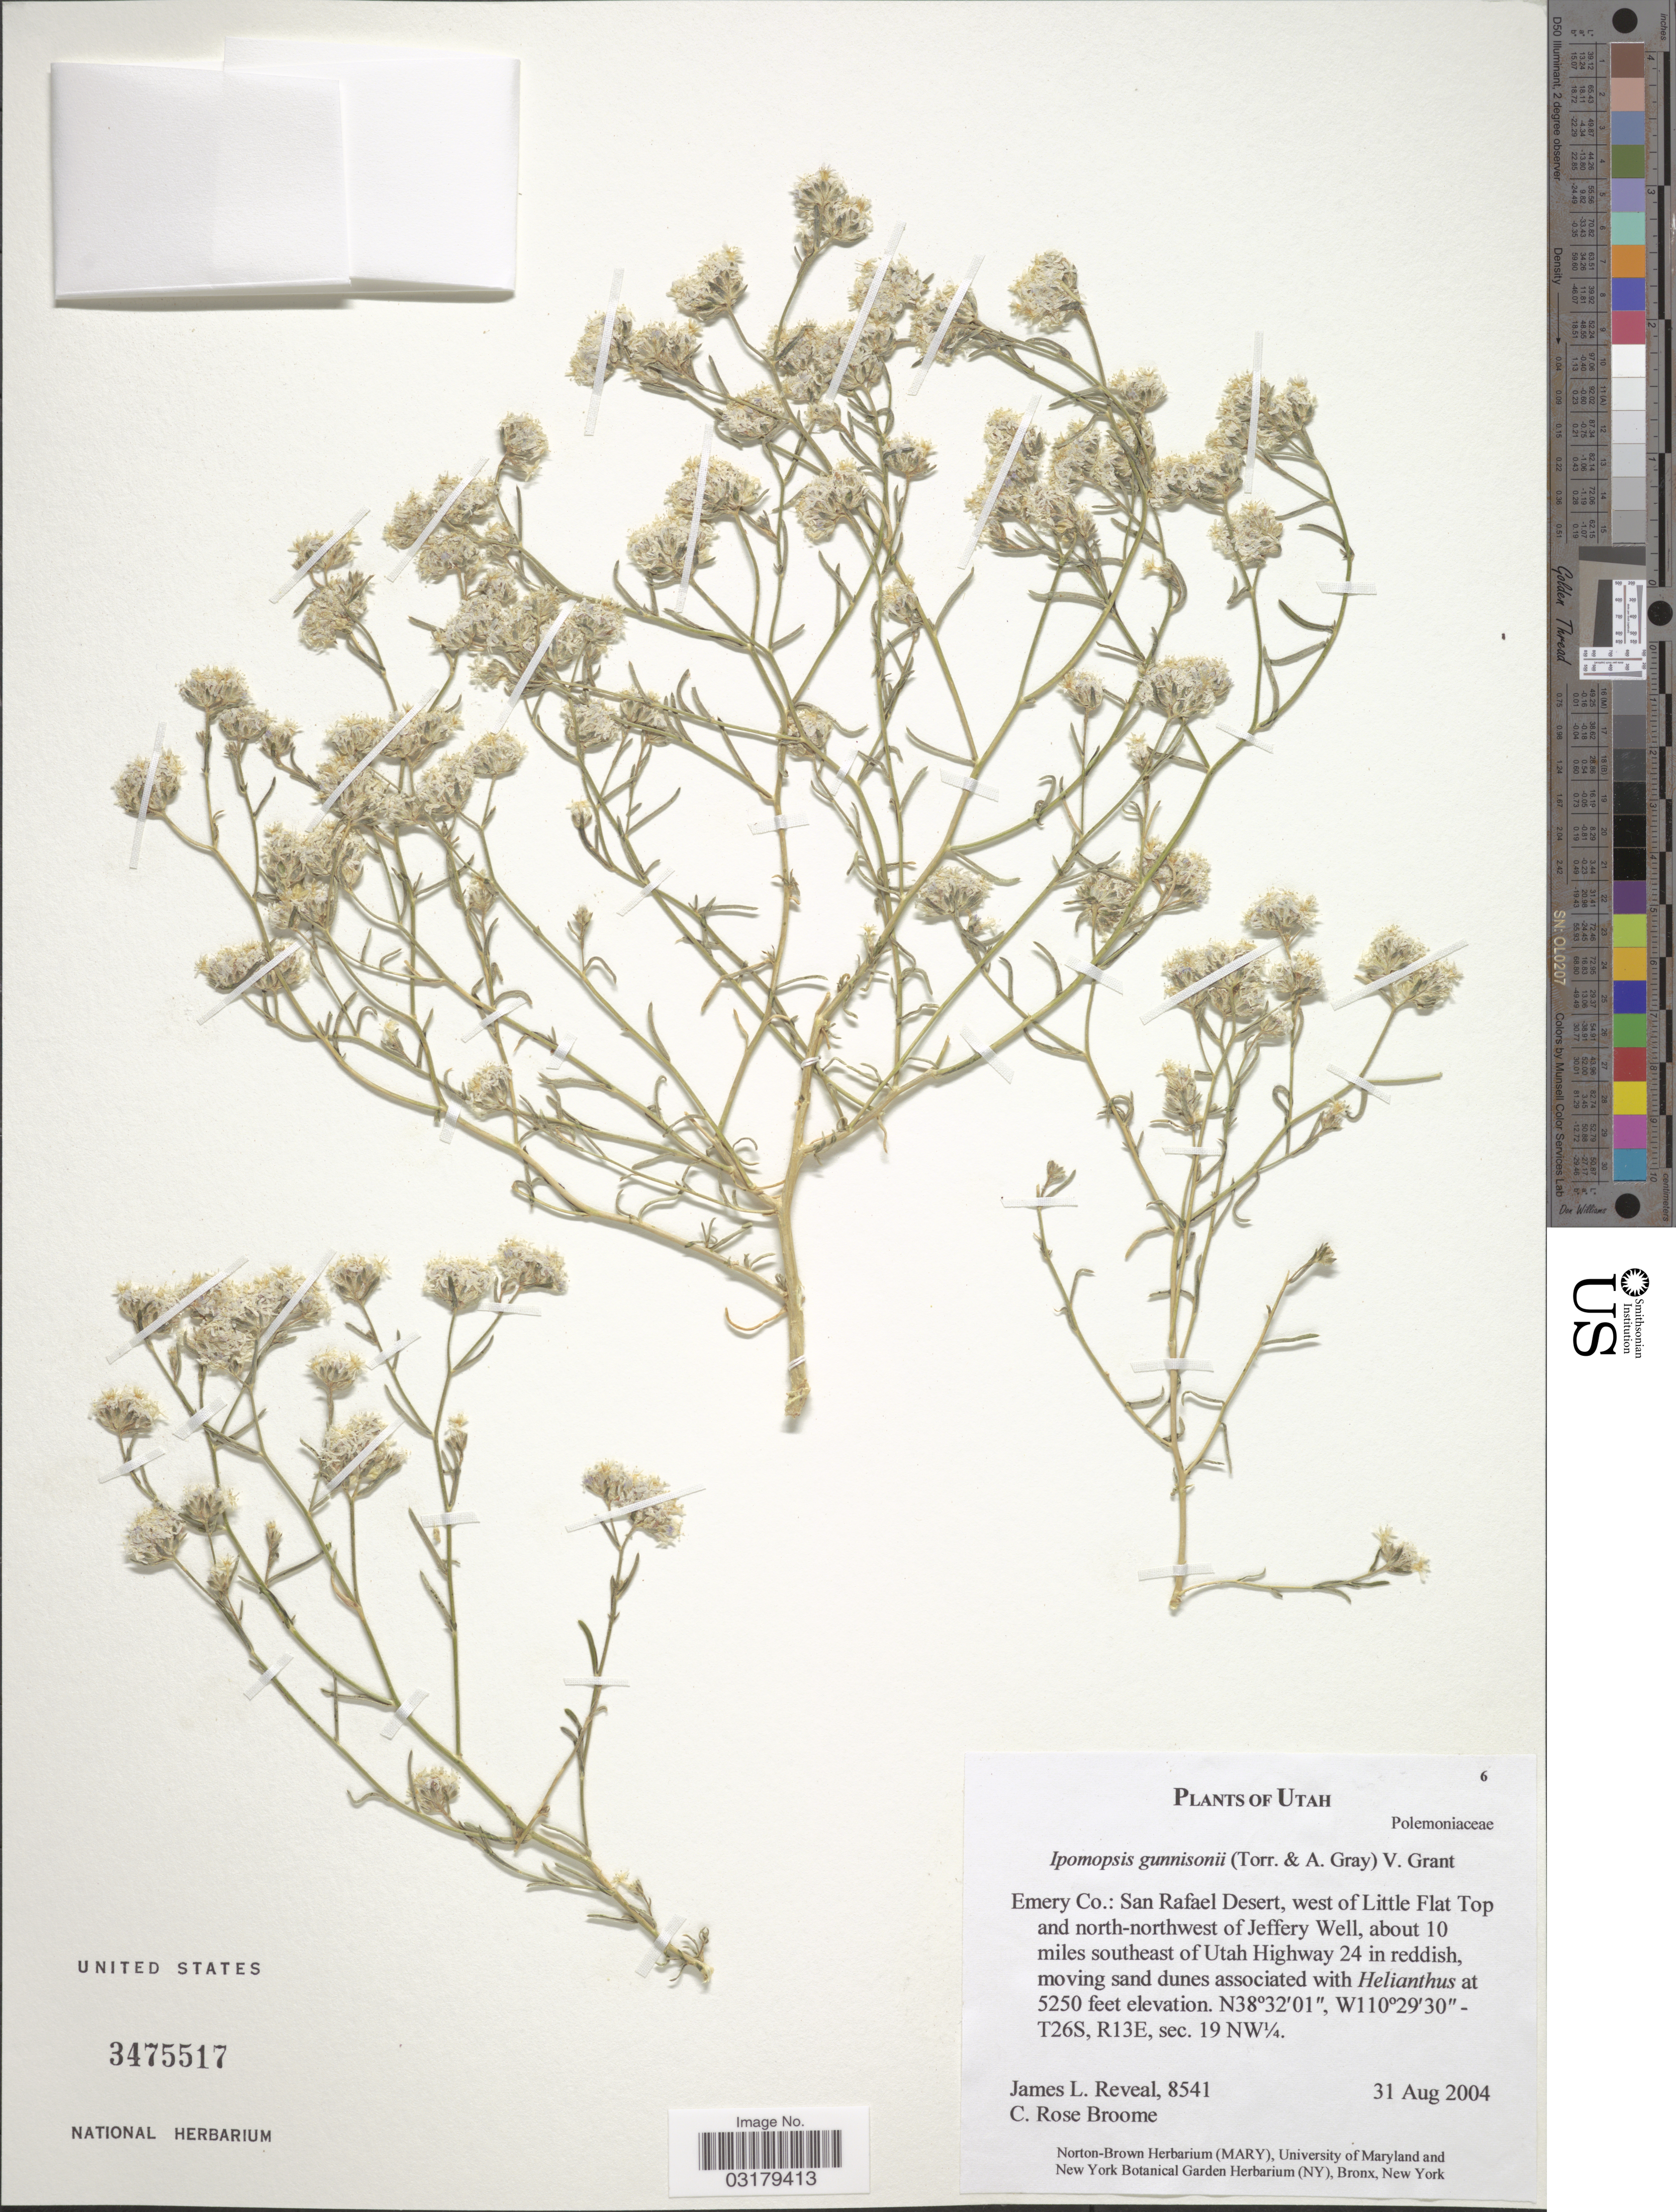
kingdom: Plantae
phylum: Tracheophyta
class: Magnoliopsida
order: Ericales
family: Polemoniaceae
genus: Ipomopsis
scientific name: Ipomopsis gunnisonii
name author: (Torr. & A. Gray) V.E. Grant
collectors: J. L. Reveal & C. R. Broome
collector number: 8541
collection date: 2004-08-31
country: United States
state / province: Utah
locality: Emery Co.: San Rafel Desert, west of Little Flat Top and north-northwest of Jeffery Well, about 10 miles southeast of Utah Highway 24.T26S, R13E, sec. 19 NW ¼.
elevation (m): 1600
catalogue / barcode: US 3475517